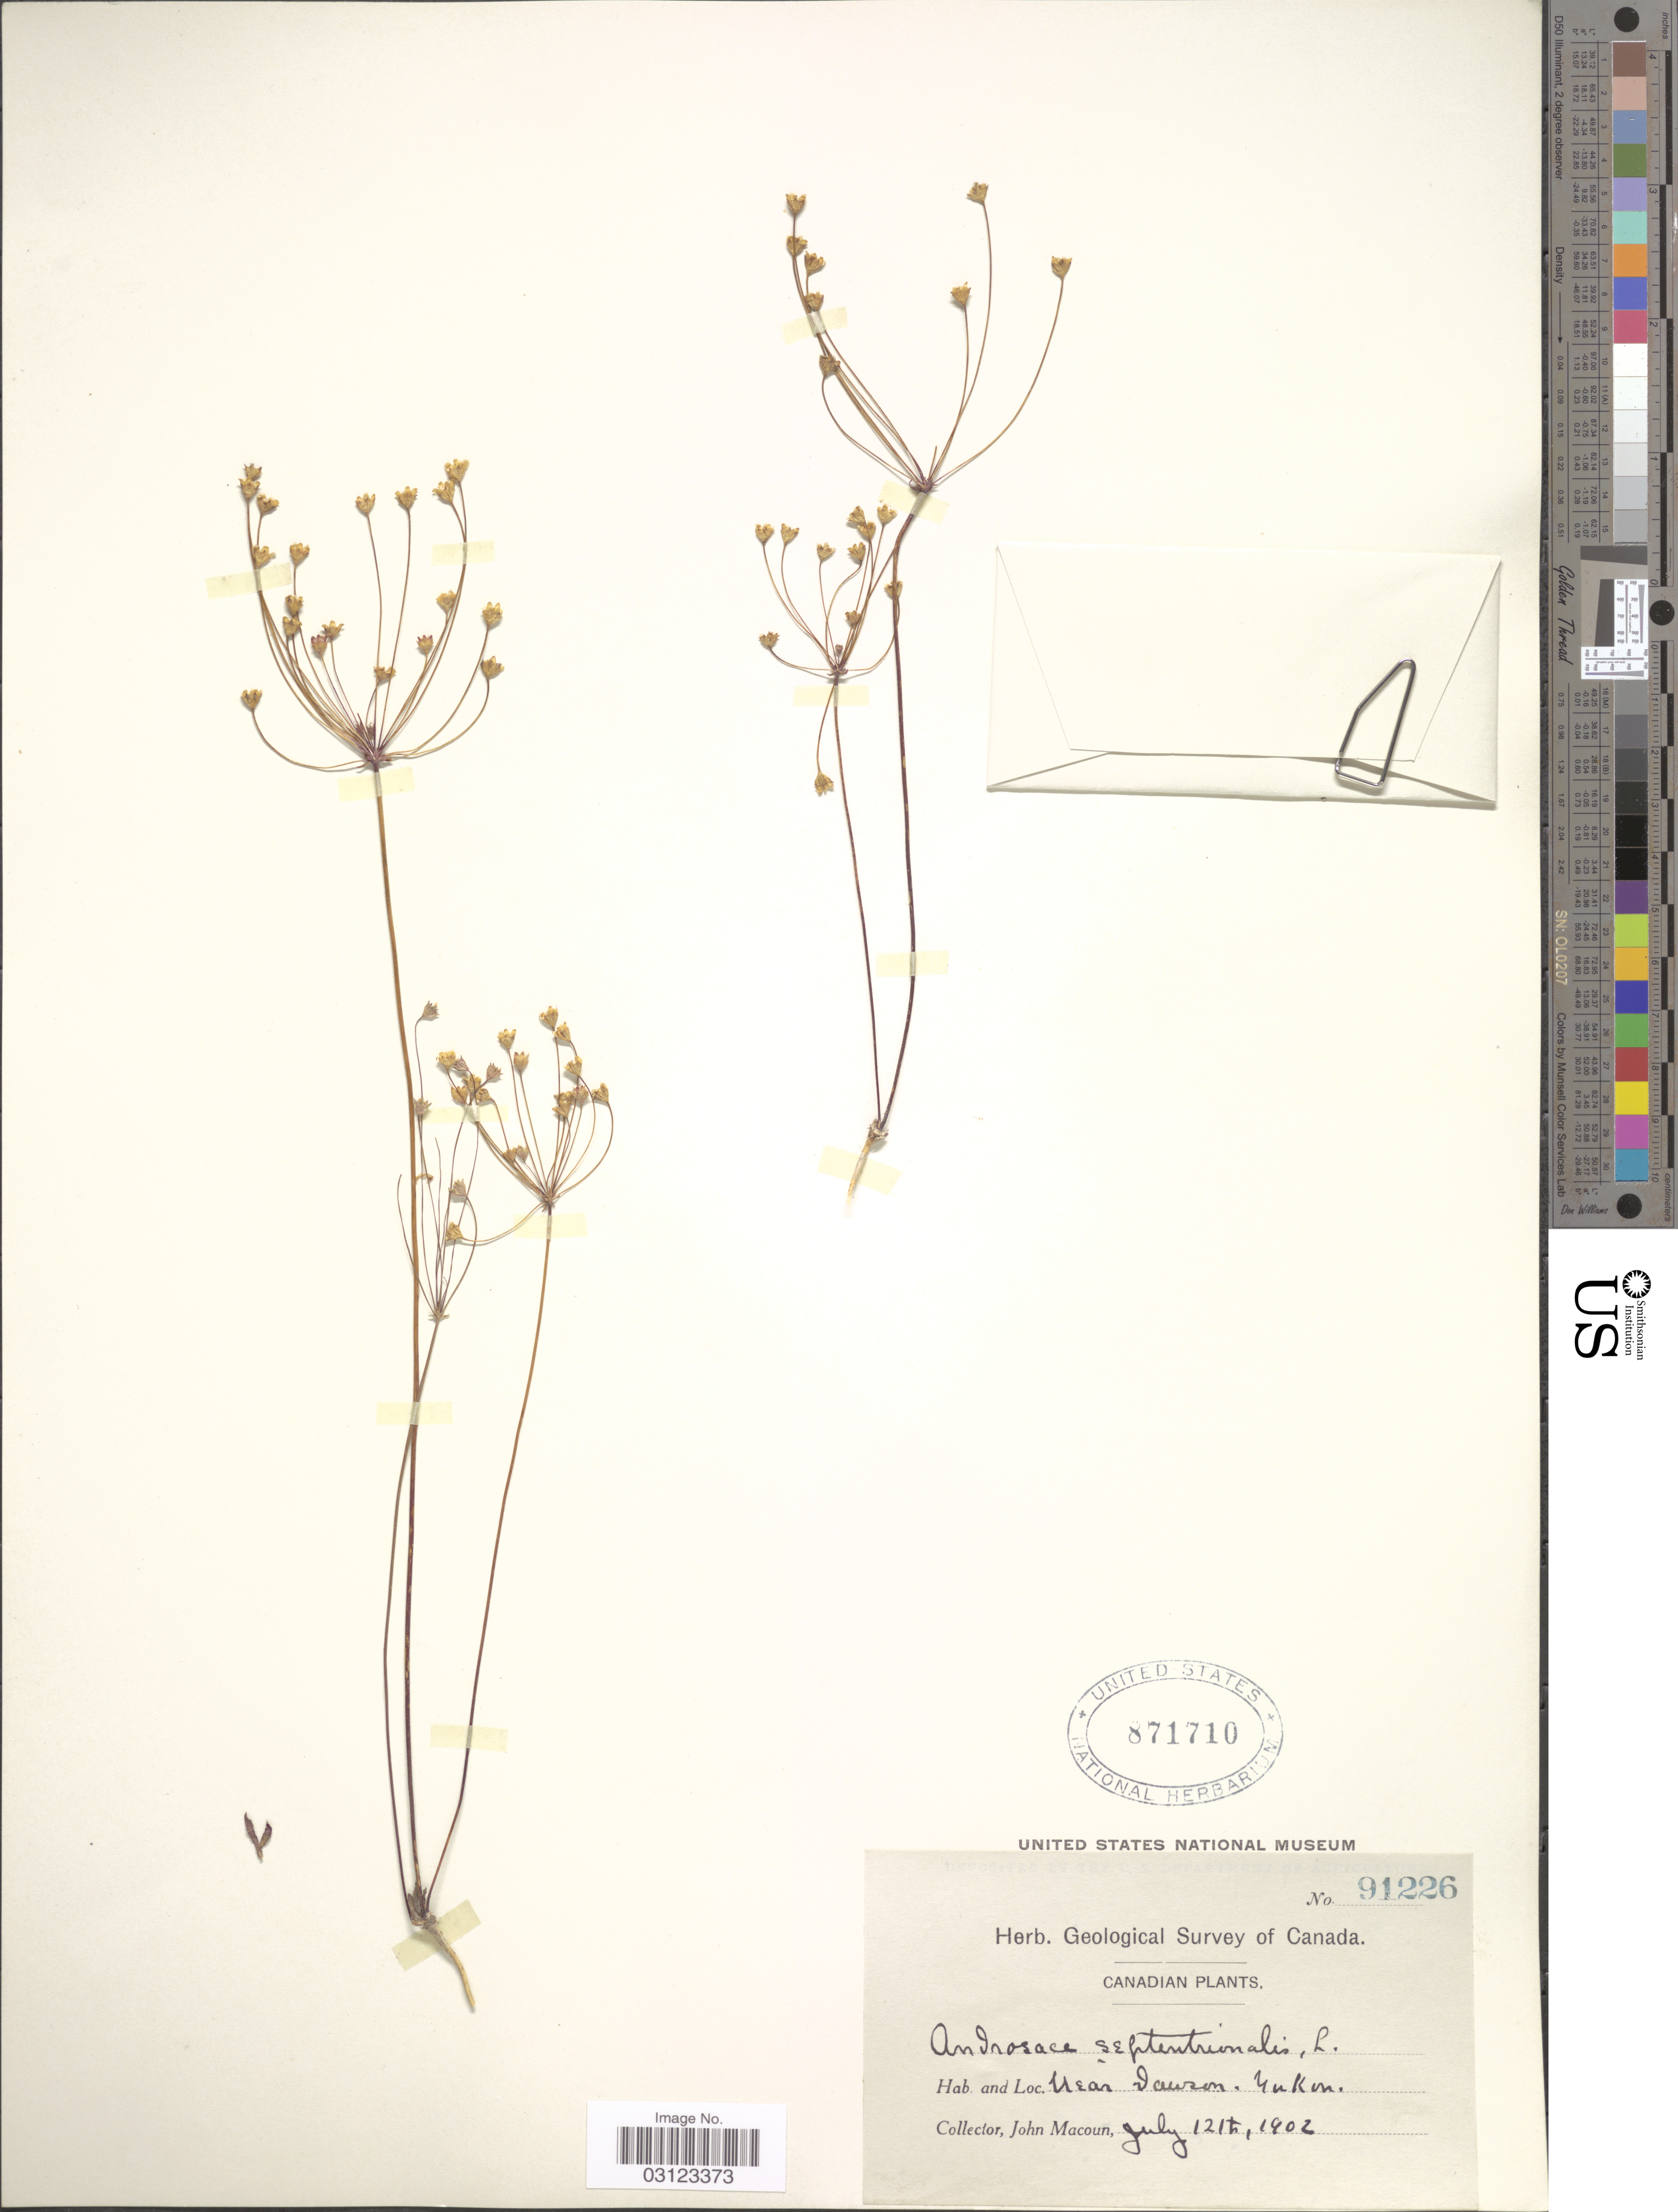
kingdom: Plantae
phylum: Tracheophyta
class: Magnoliopsida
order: Ericales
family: Primulaceae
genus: Androsace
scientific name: Androsace septentrionalis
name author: L.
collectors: J. Macoun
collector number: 91226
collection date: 1902-07-12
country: Canada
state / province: Yukon Territory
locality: Near Dawson. Yukon.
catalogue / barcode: US 871710